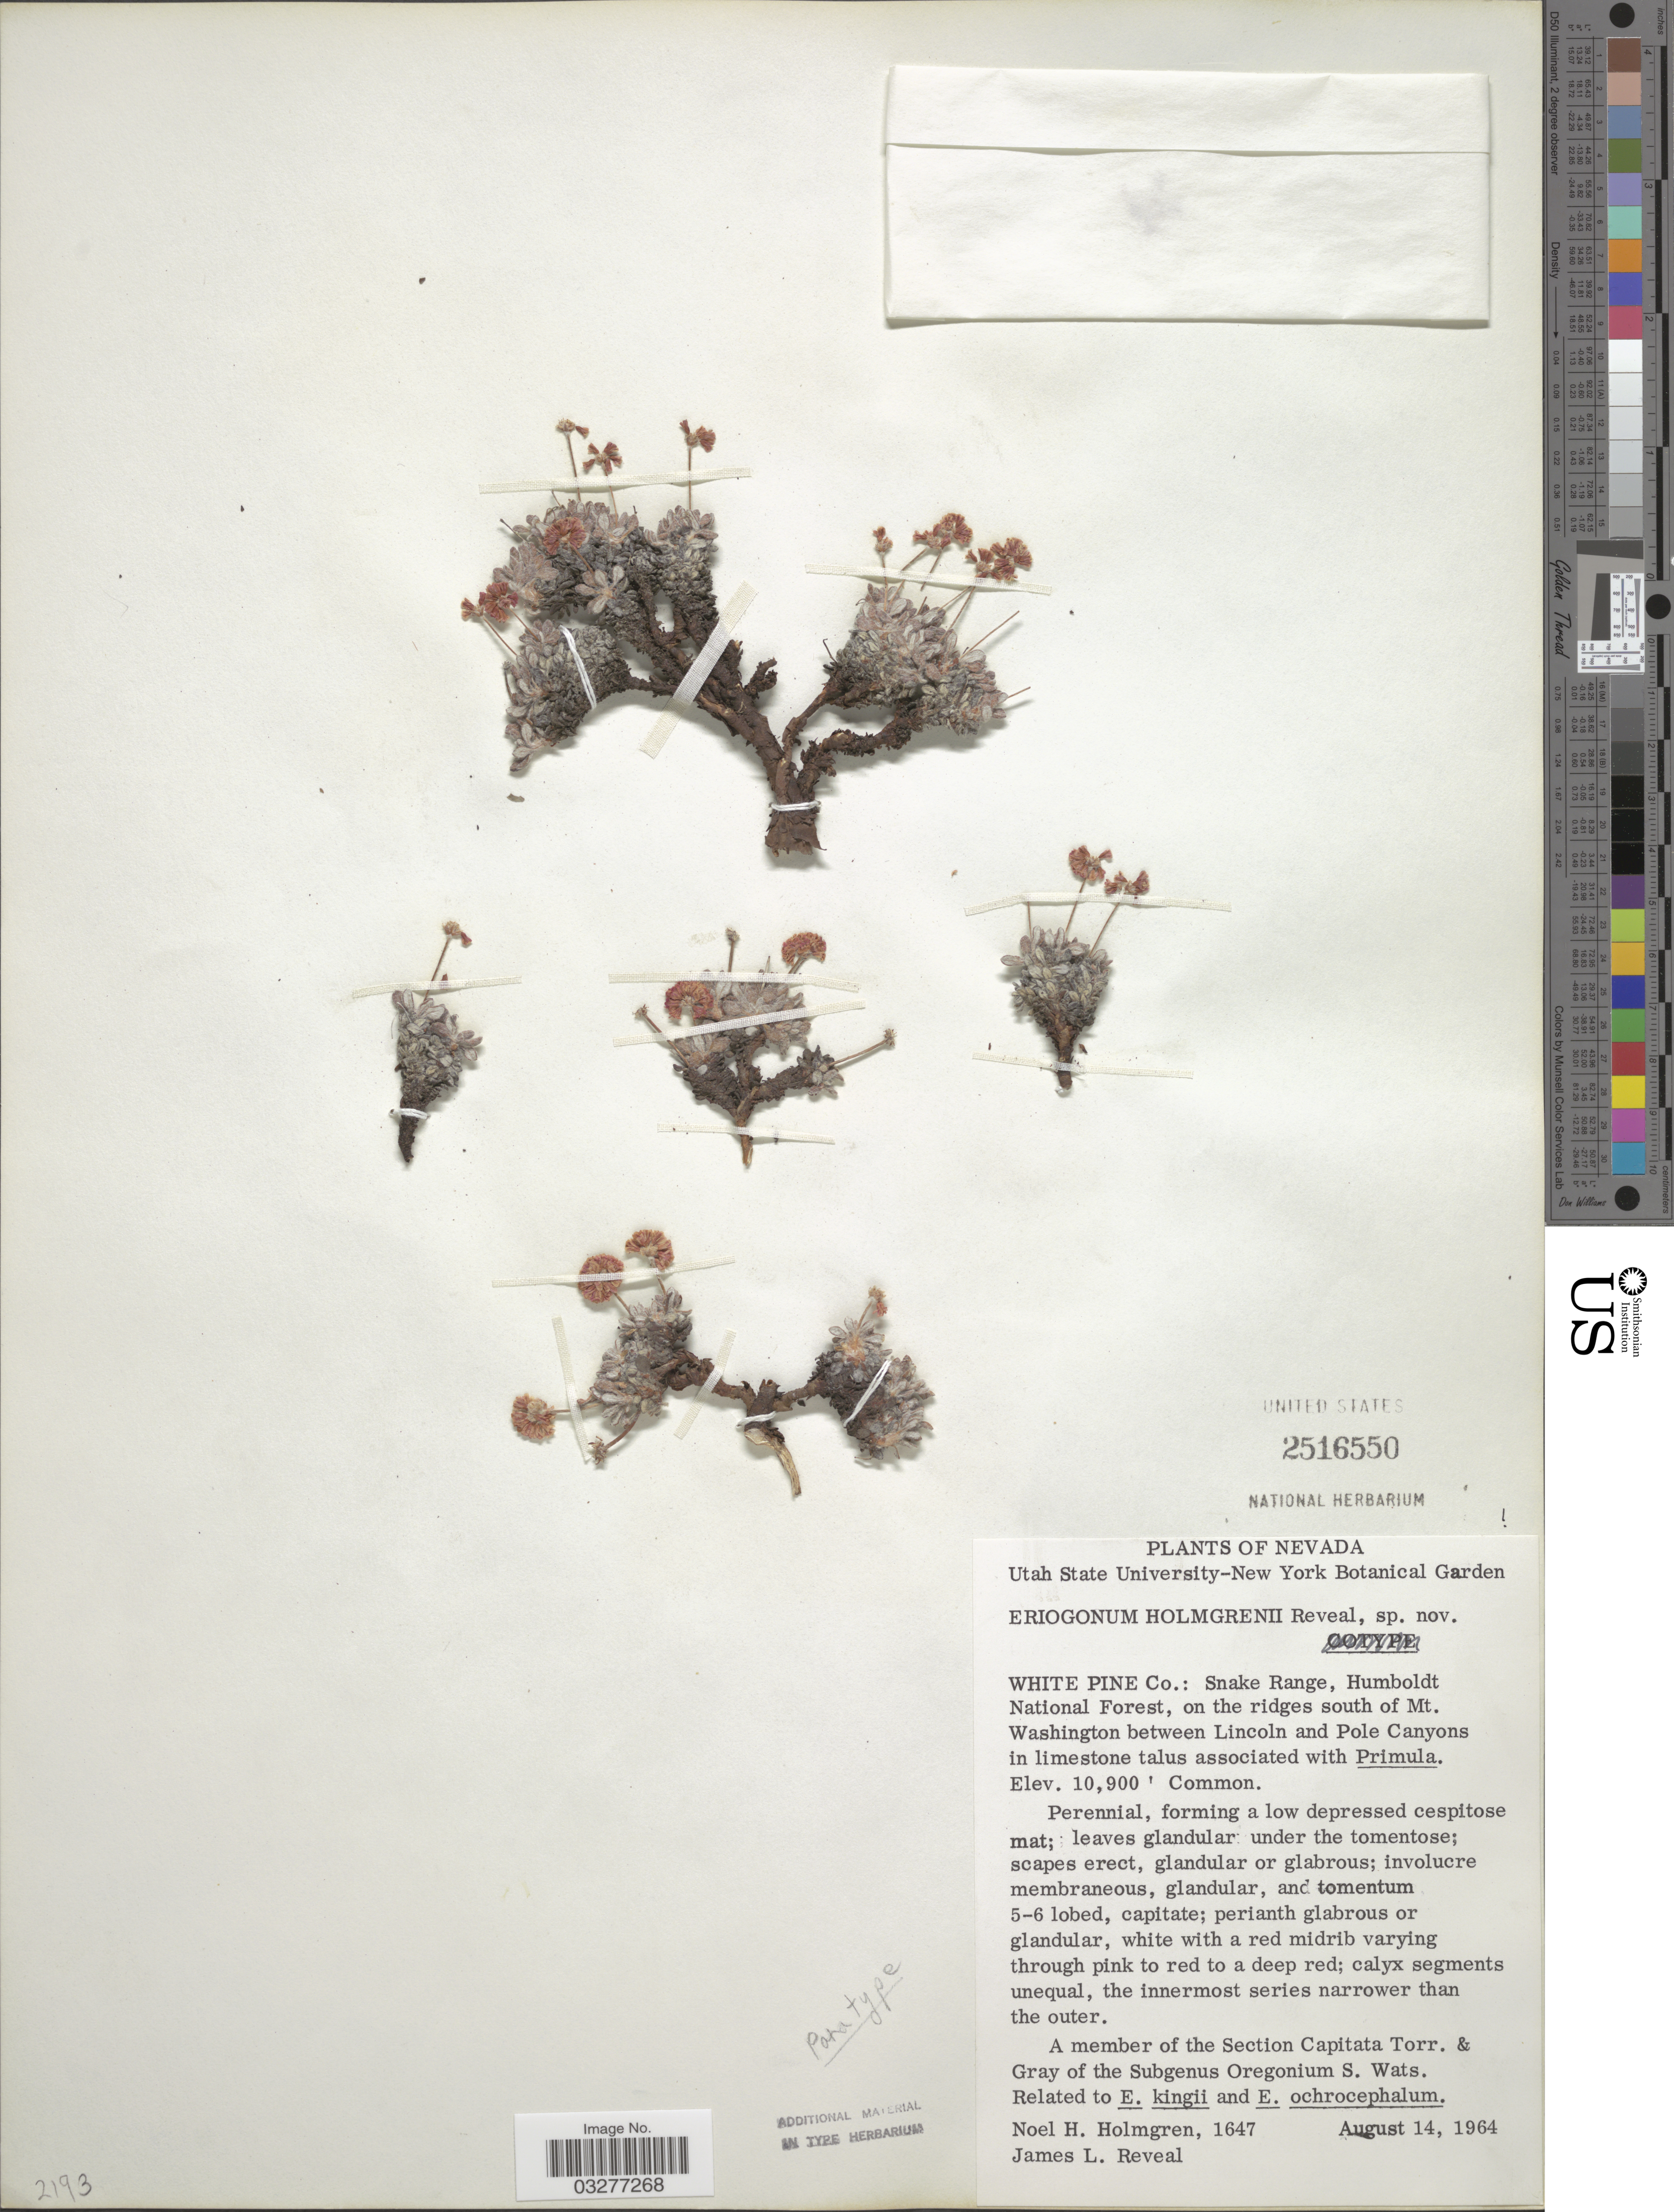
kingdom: Plantae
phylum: Tracheophyta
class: Magnoliopsida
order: Caryophyllales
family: Polygonaceae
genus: Eriogonum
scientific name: Eriogonum holmgrenii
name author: Reveal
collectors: N. H. Holmgren & J. L. Reveal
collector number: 1647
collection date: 1964-08-14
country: United States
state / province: Nevada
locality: White Pine Co.: Snake Range, Humboldt National Forest, on the ridges south of Mt. Washington between Lincoln and Pole Canyons in limestone.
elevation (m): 3322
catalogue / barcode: US 2516550